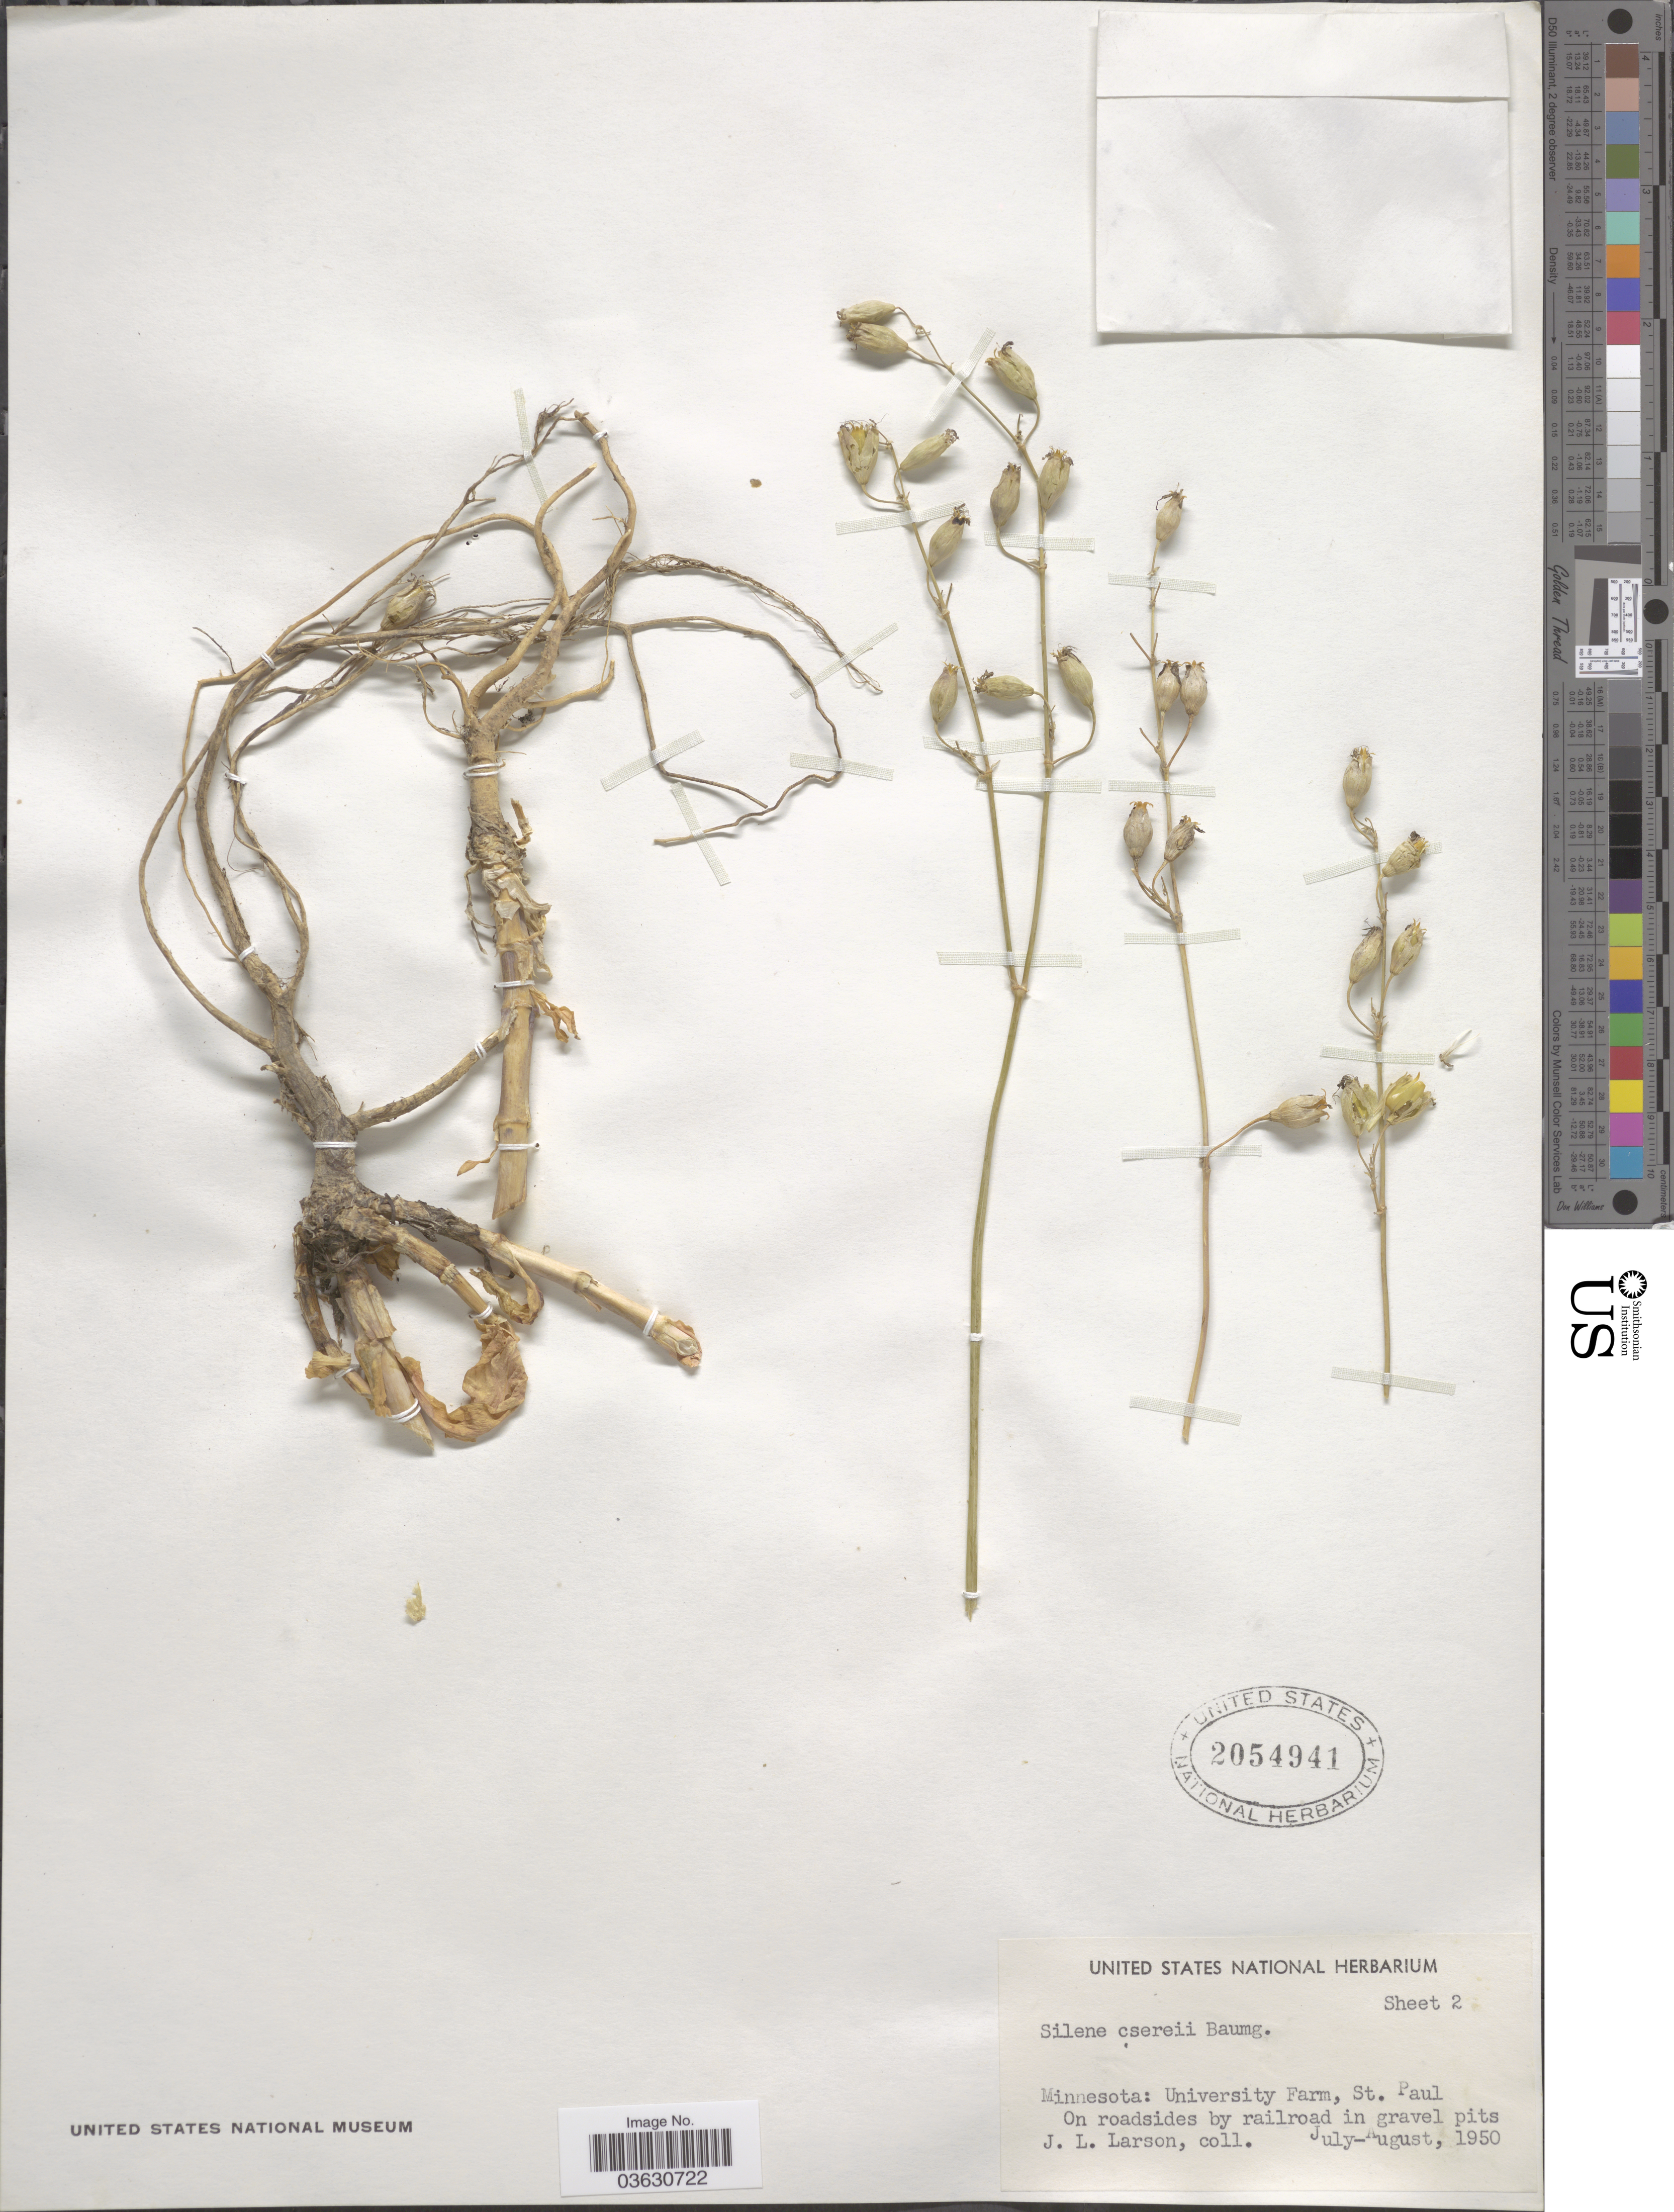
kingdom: Plantae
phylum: Tracheophyta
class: Magnoliopsida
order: Caryophyllales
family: Caryophyllaceae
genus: Silene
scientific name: Silene csereii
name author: Baumg.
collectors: J. Larson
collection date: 1950-07/1950-08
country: United States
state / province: Minnesota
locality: University Farm, St. Paul. On roadsides by railroad in gravel pits.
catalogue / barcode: US 2054941